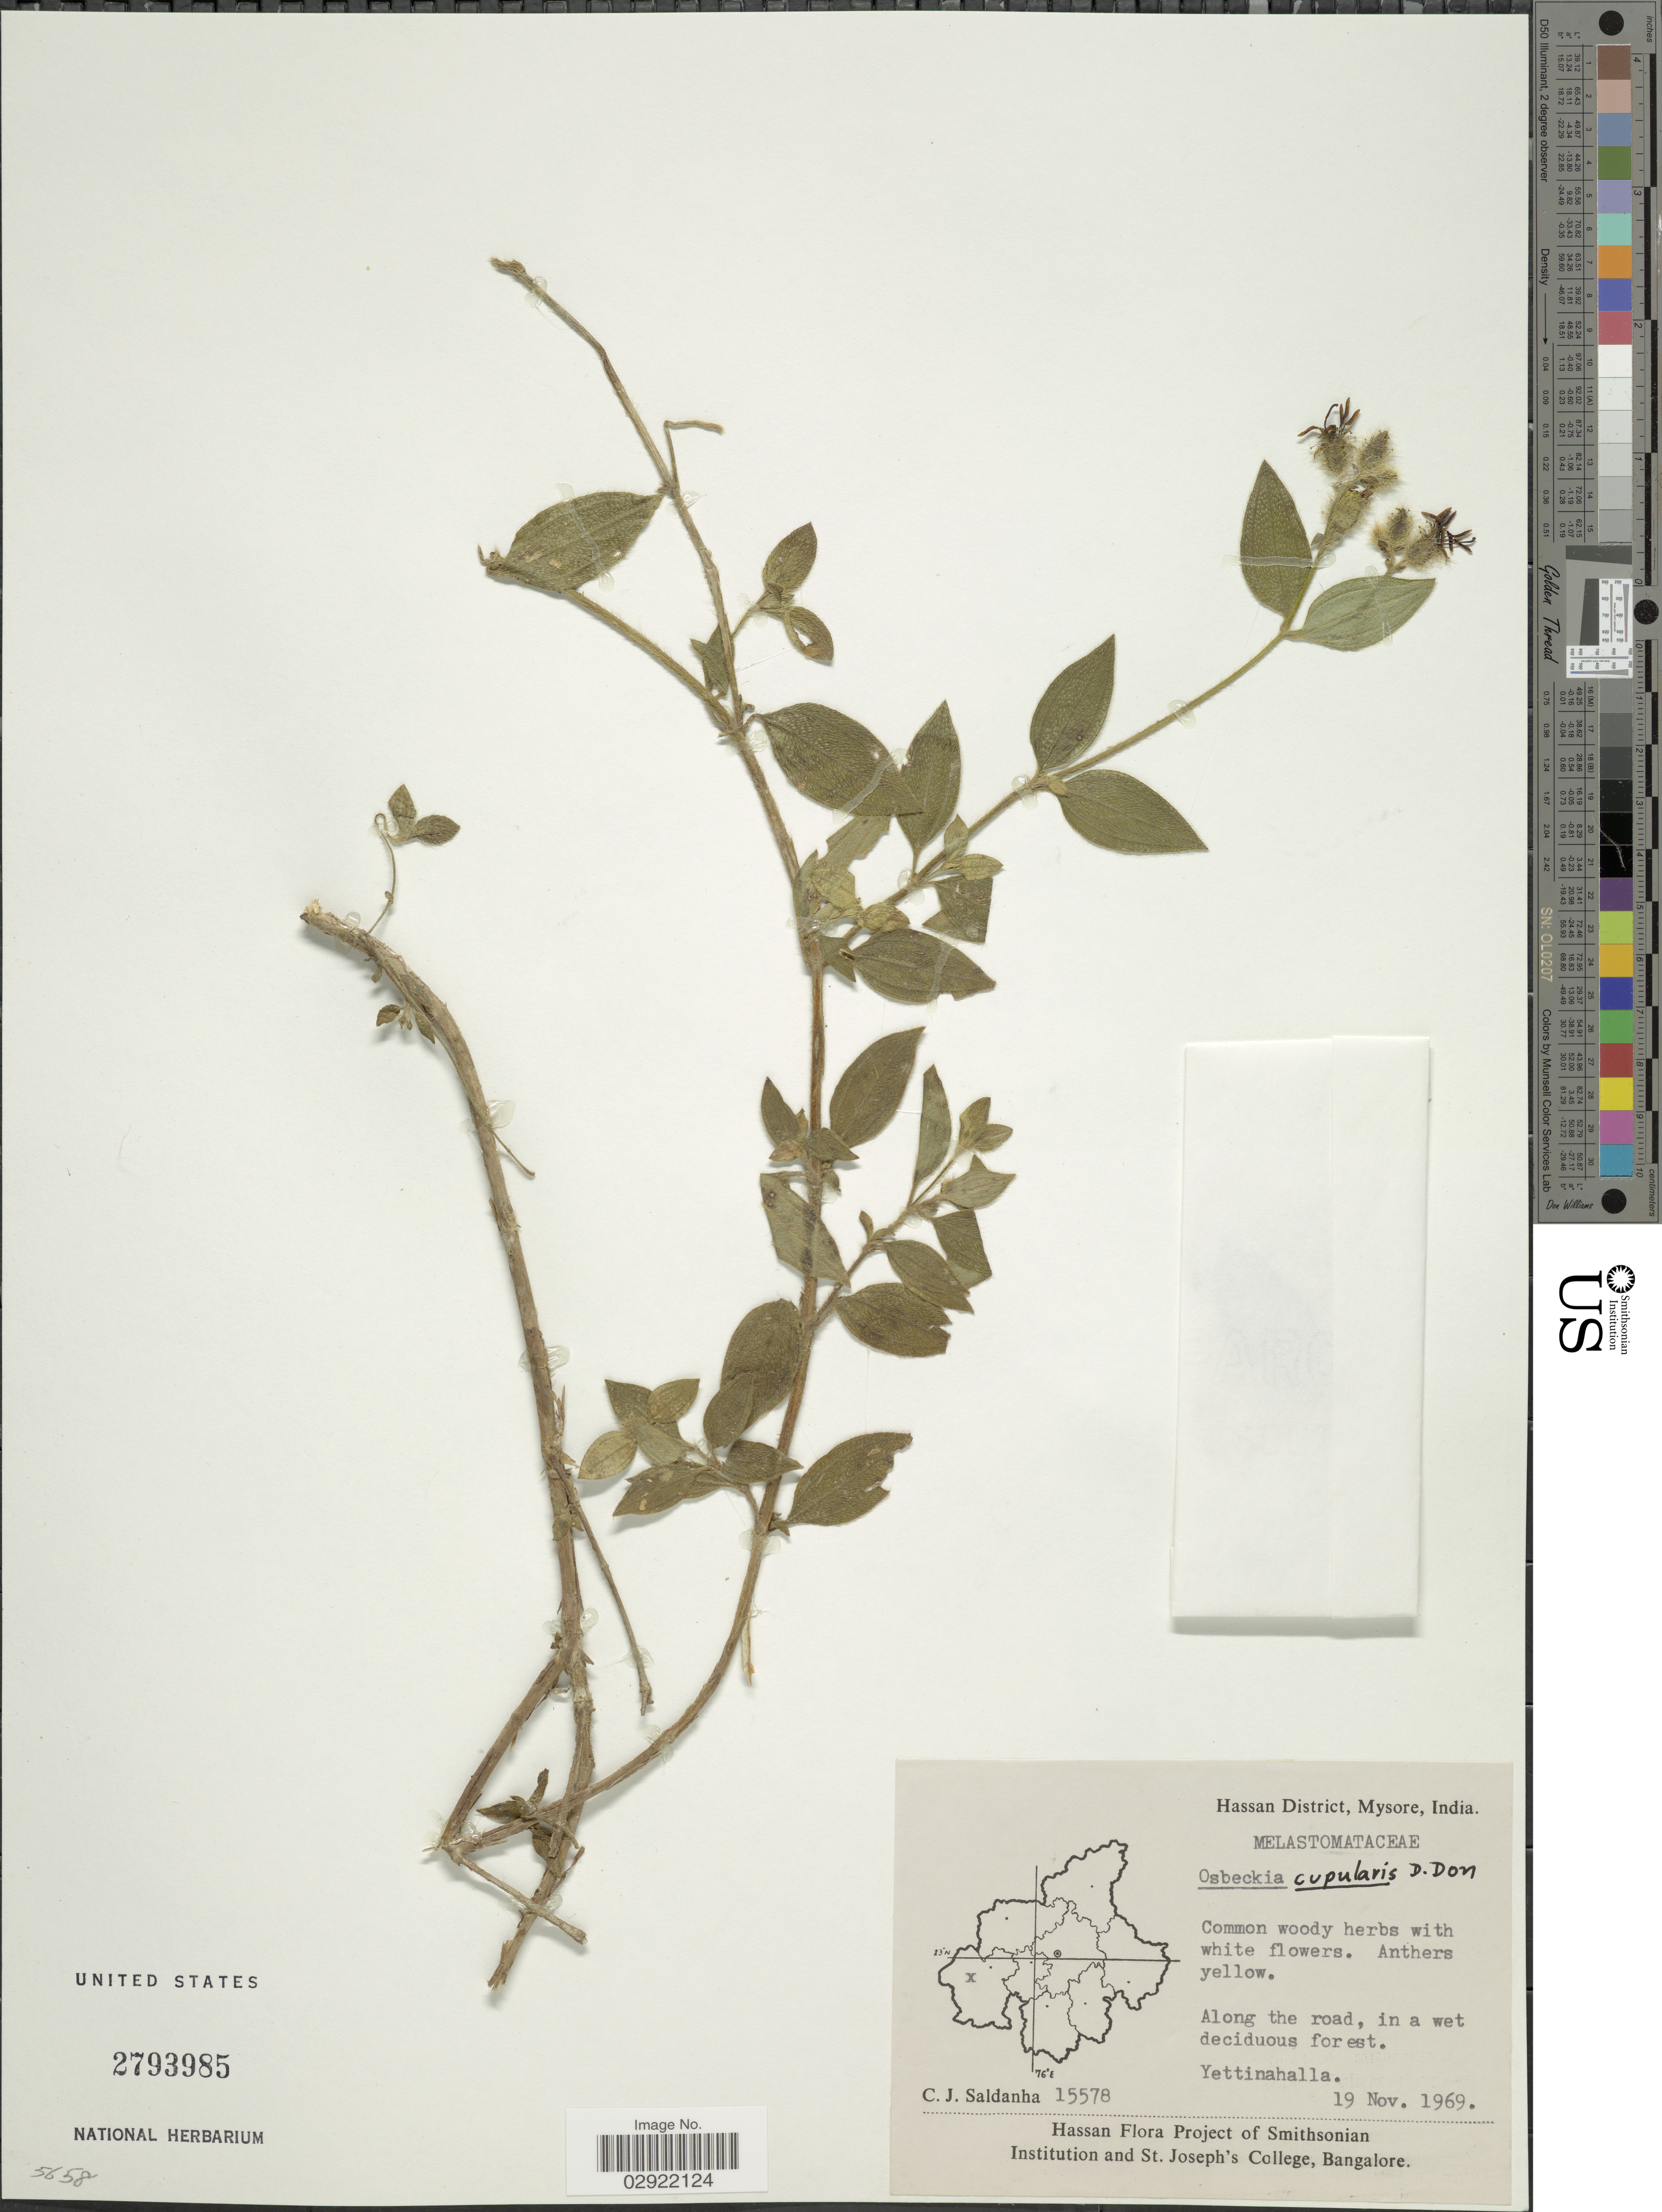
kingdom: Plantae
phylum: Tracheophyta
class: Magnoliopsida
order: Myrtales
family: Melastomataceae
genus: Osbeckia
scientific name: Osbeckia cupularis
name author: D. Don ex Wight & Arn.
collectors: C. J. Saldanha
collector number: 15578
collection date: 1969-11-19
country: India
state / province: Karnataka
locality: Hassan District, Mysore. Yettinahalla.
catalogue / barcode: US 2793985